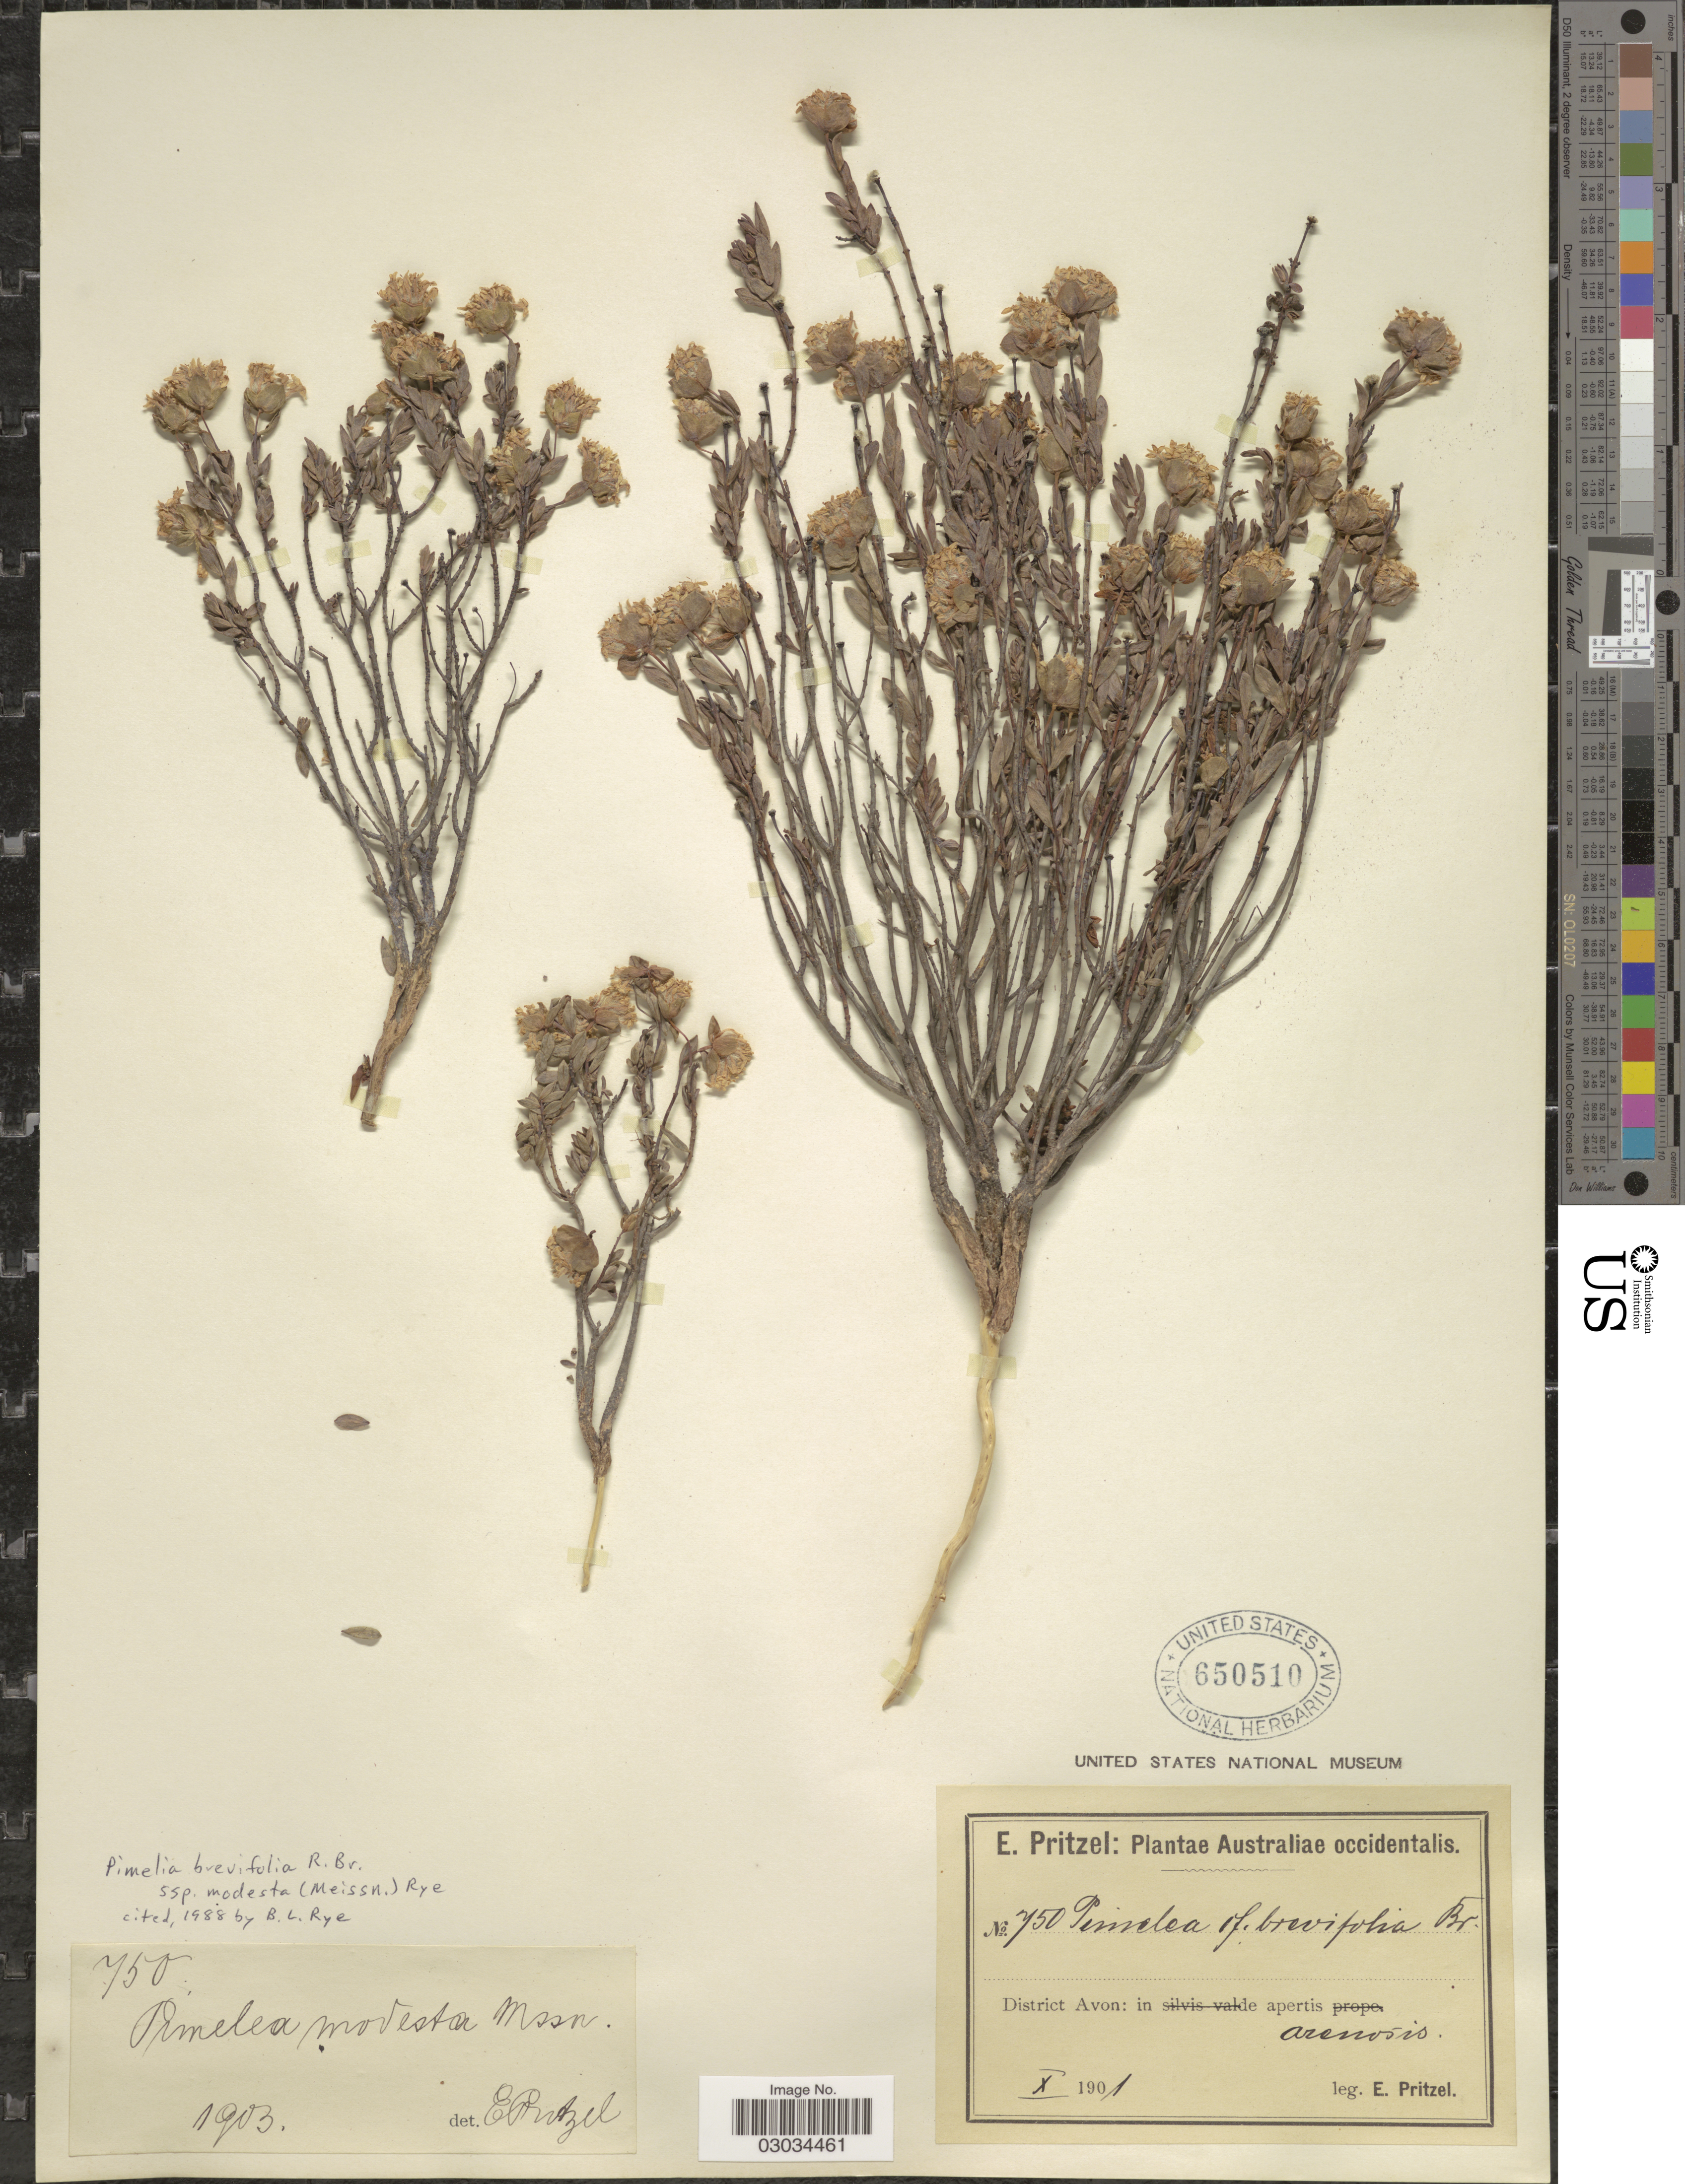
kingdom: Plantae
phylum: Tracheophyta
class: Magnoliopsida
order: Malvales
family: Thymelaeaceae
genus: Pimelea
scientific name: Pimelea brevifolia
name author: R. Br.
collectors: E. G. Pritzel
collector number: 750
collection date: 1901-10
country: Australia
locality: Australiae occidentalis. District Avon: in apertis arenosis.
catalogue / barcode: US 650510